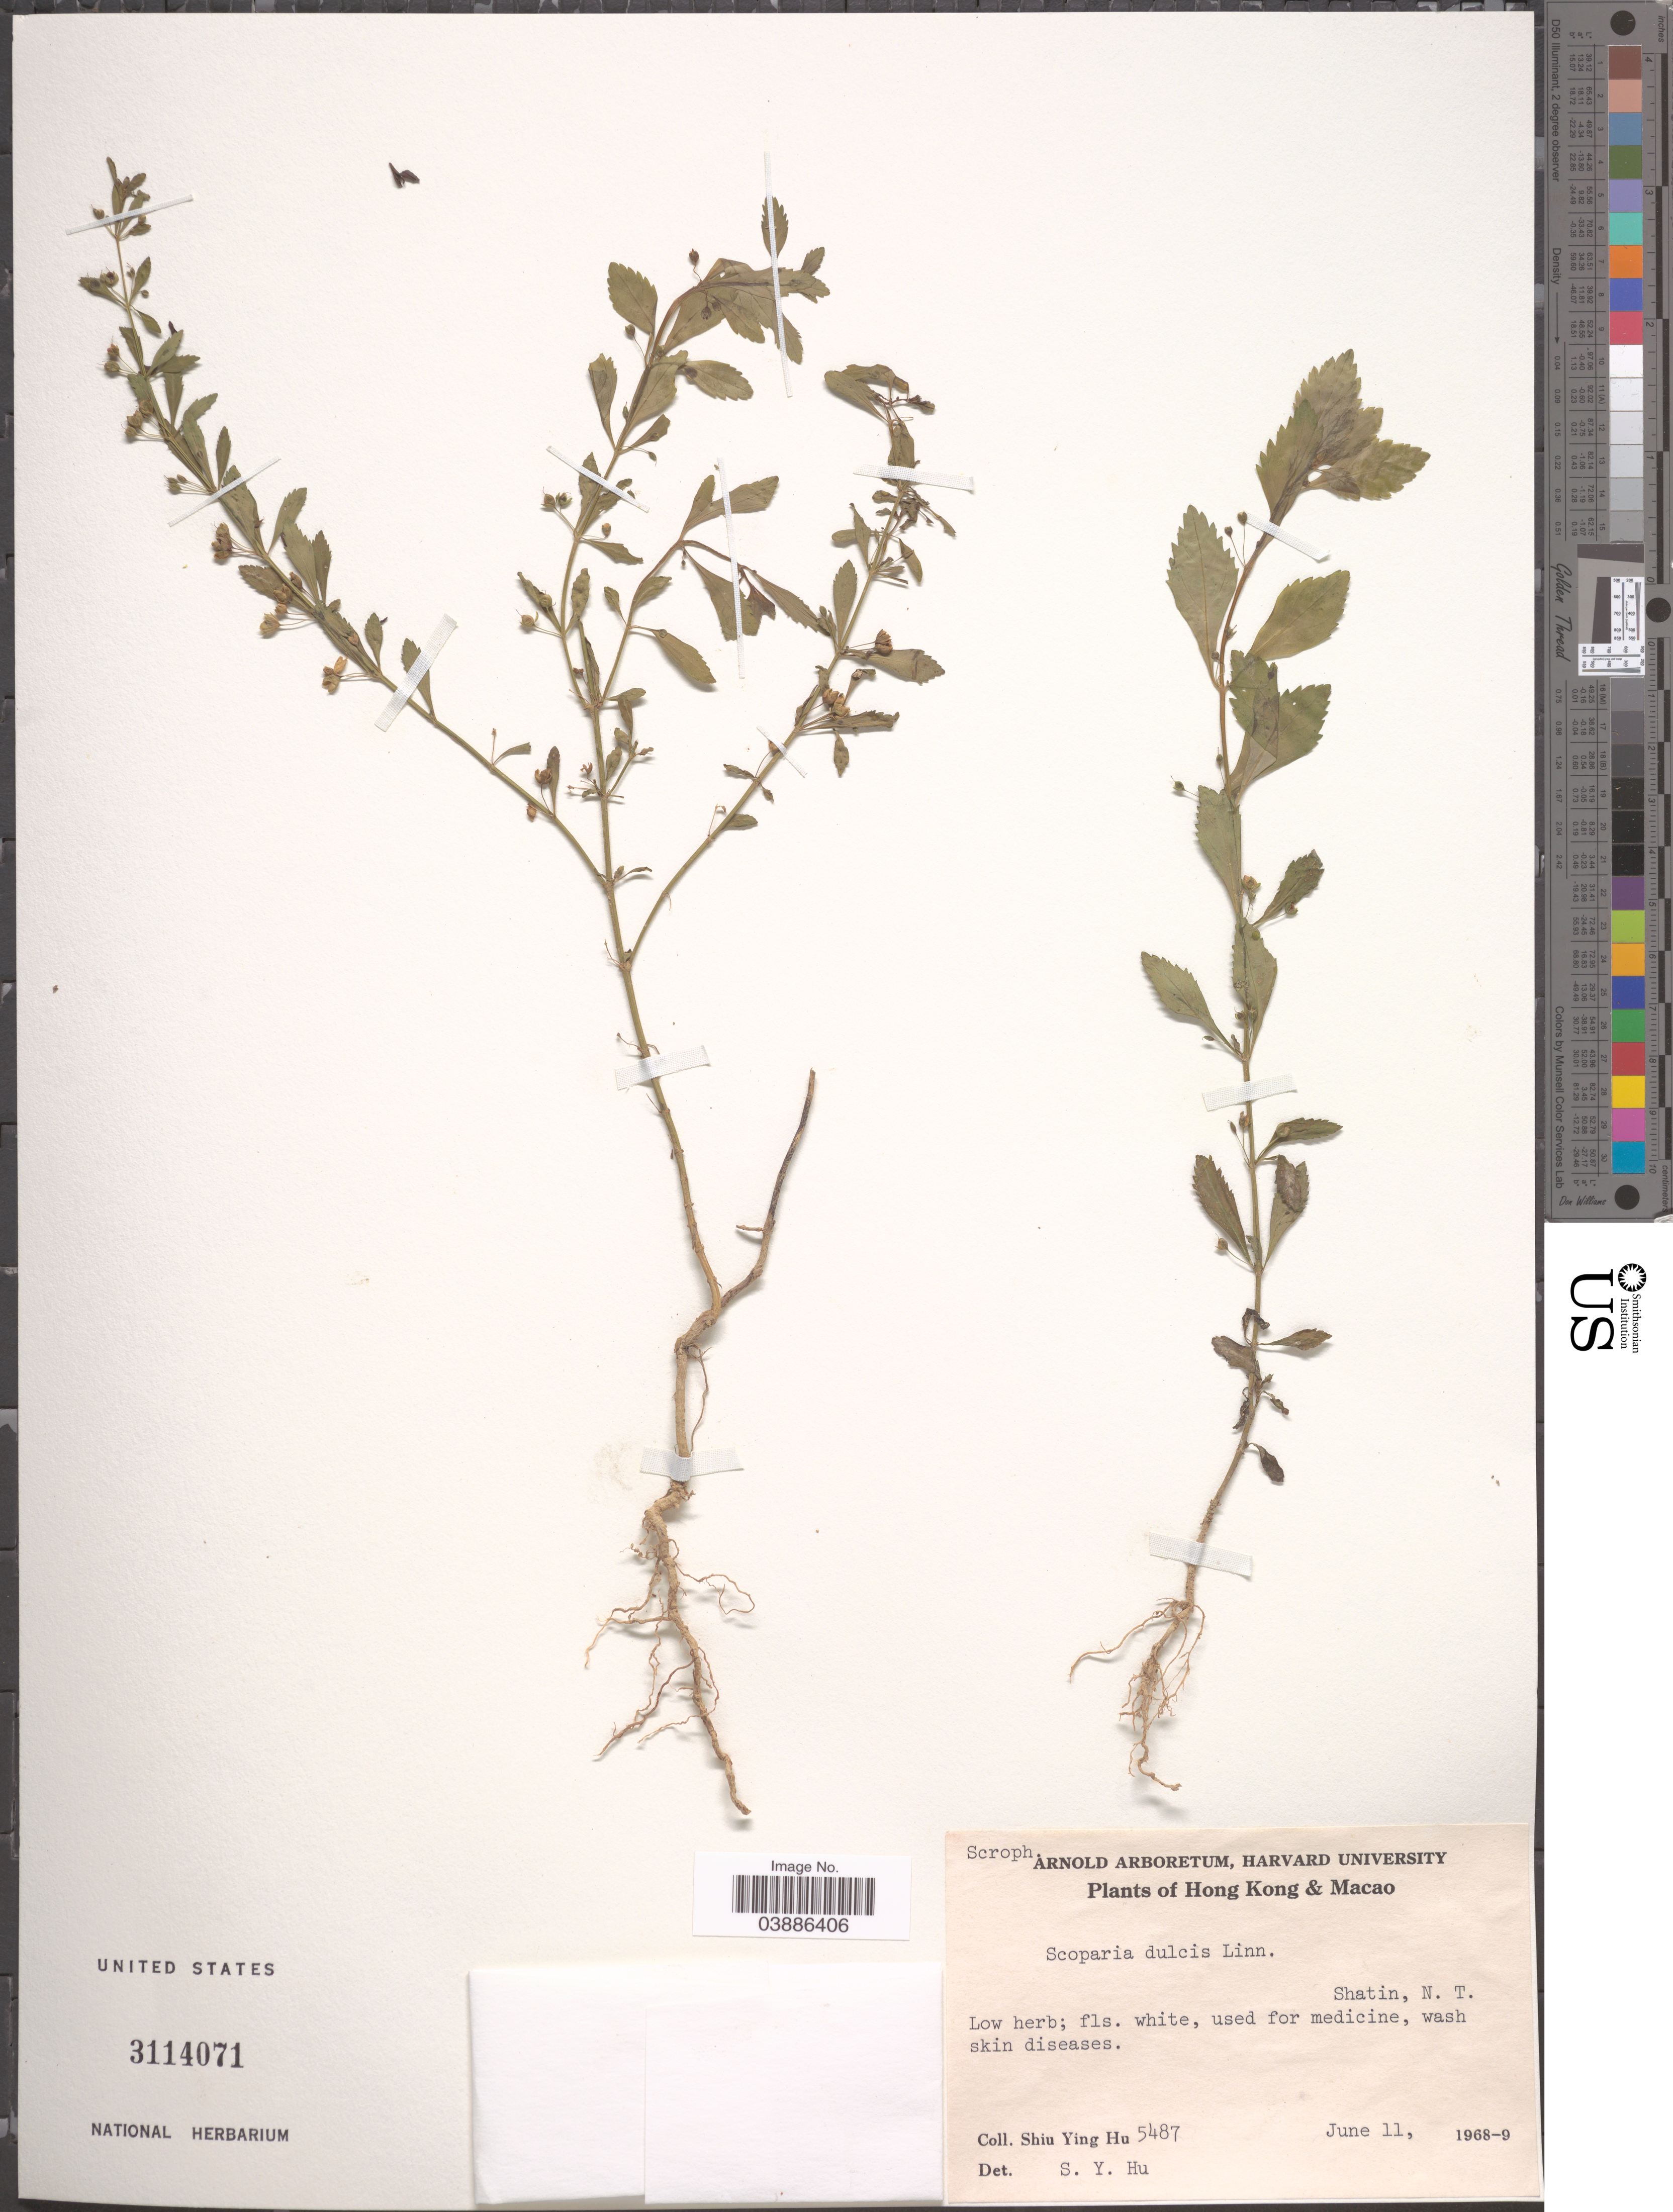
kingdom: Plantae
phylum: Tracheophyta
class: Magnoliopsida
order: Lamiales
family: Plantaginaceae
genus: Scoparia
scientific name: Scoparia dulcis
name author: L.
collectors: S. Y. Hu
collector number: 5487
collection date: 1968-06-11/1969-06-11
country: China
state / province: Hong Kong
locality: Macao. Shatin, N. T.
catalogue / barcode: US 3114071